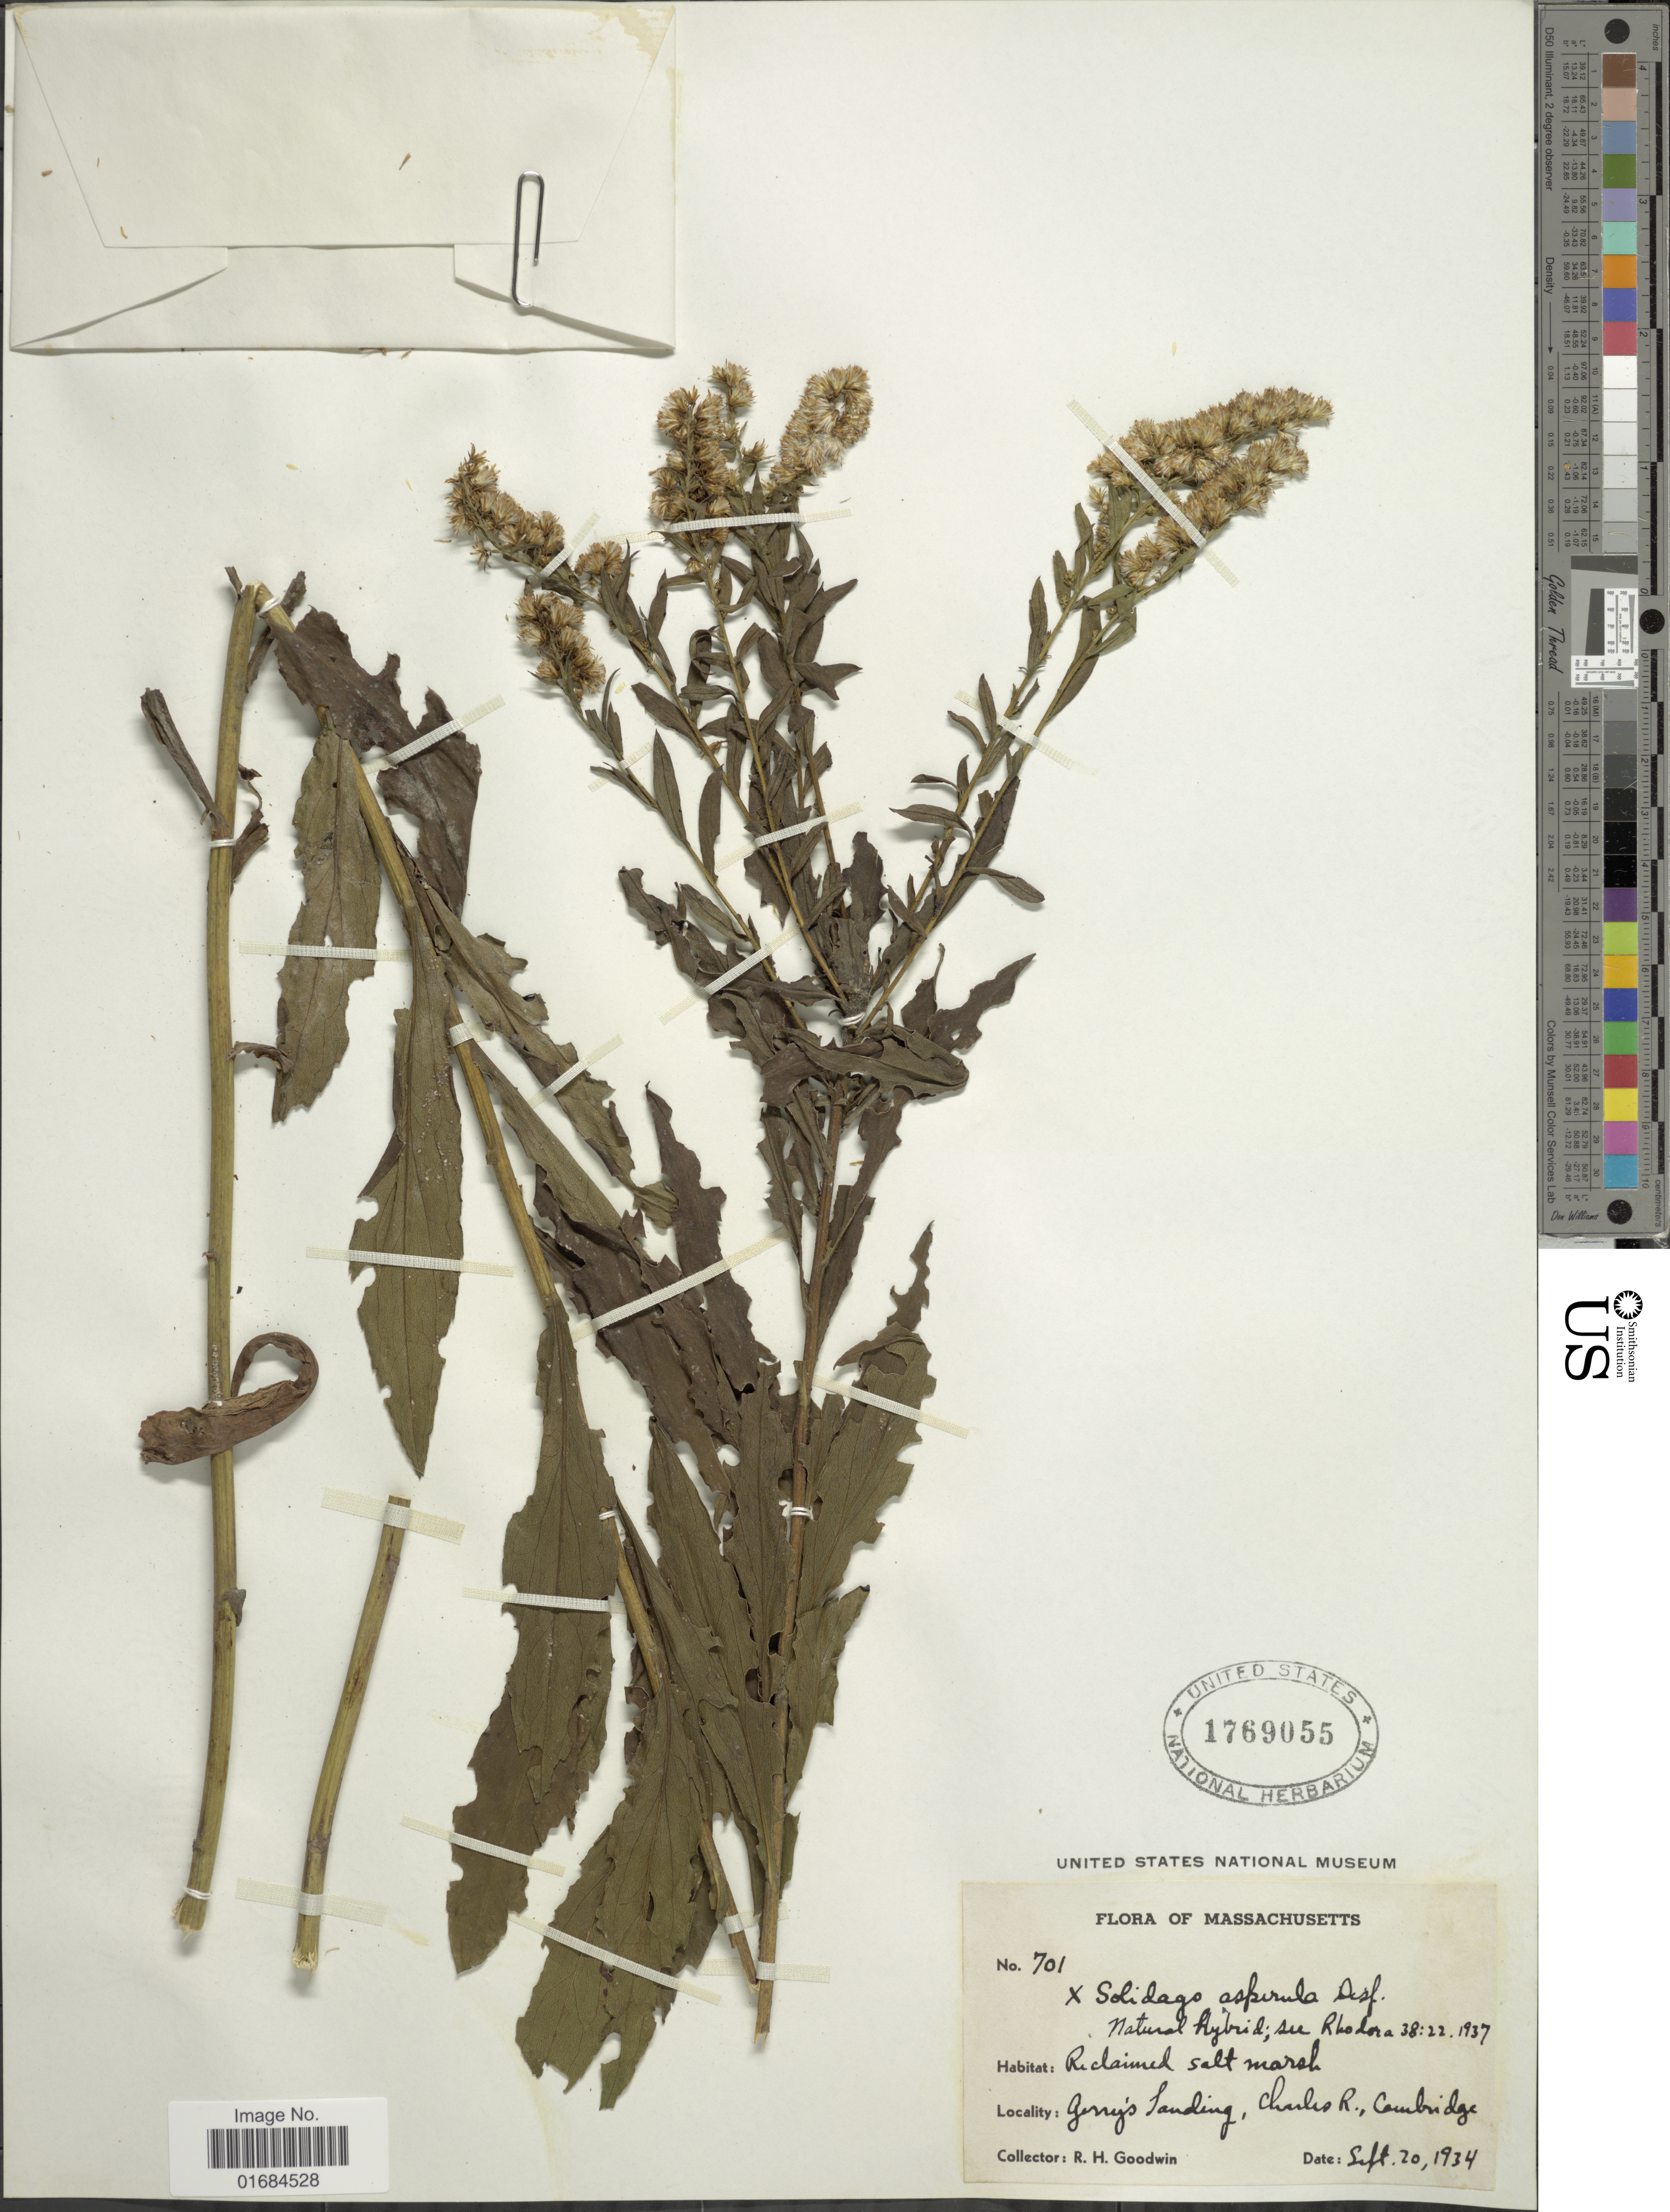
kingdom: Plantae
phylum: Tracheophyta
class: Magnoliopsida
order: Asterales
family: Asteraceae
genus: Solidago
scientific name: Solidago x asperula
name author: Desf.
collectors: R. Goodwin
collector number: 701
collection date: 1934-09-20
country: United States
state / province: Massachusetts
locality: Gerry's Sanding, Charles R Cambridge.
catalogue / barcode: US 1769055